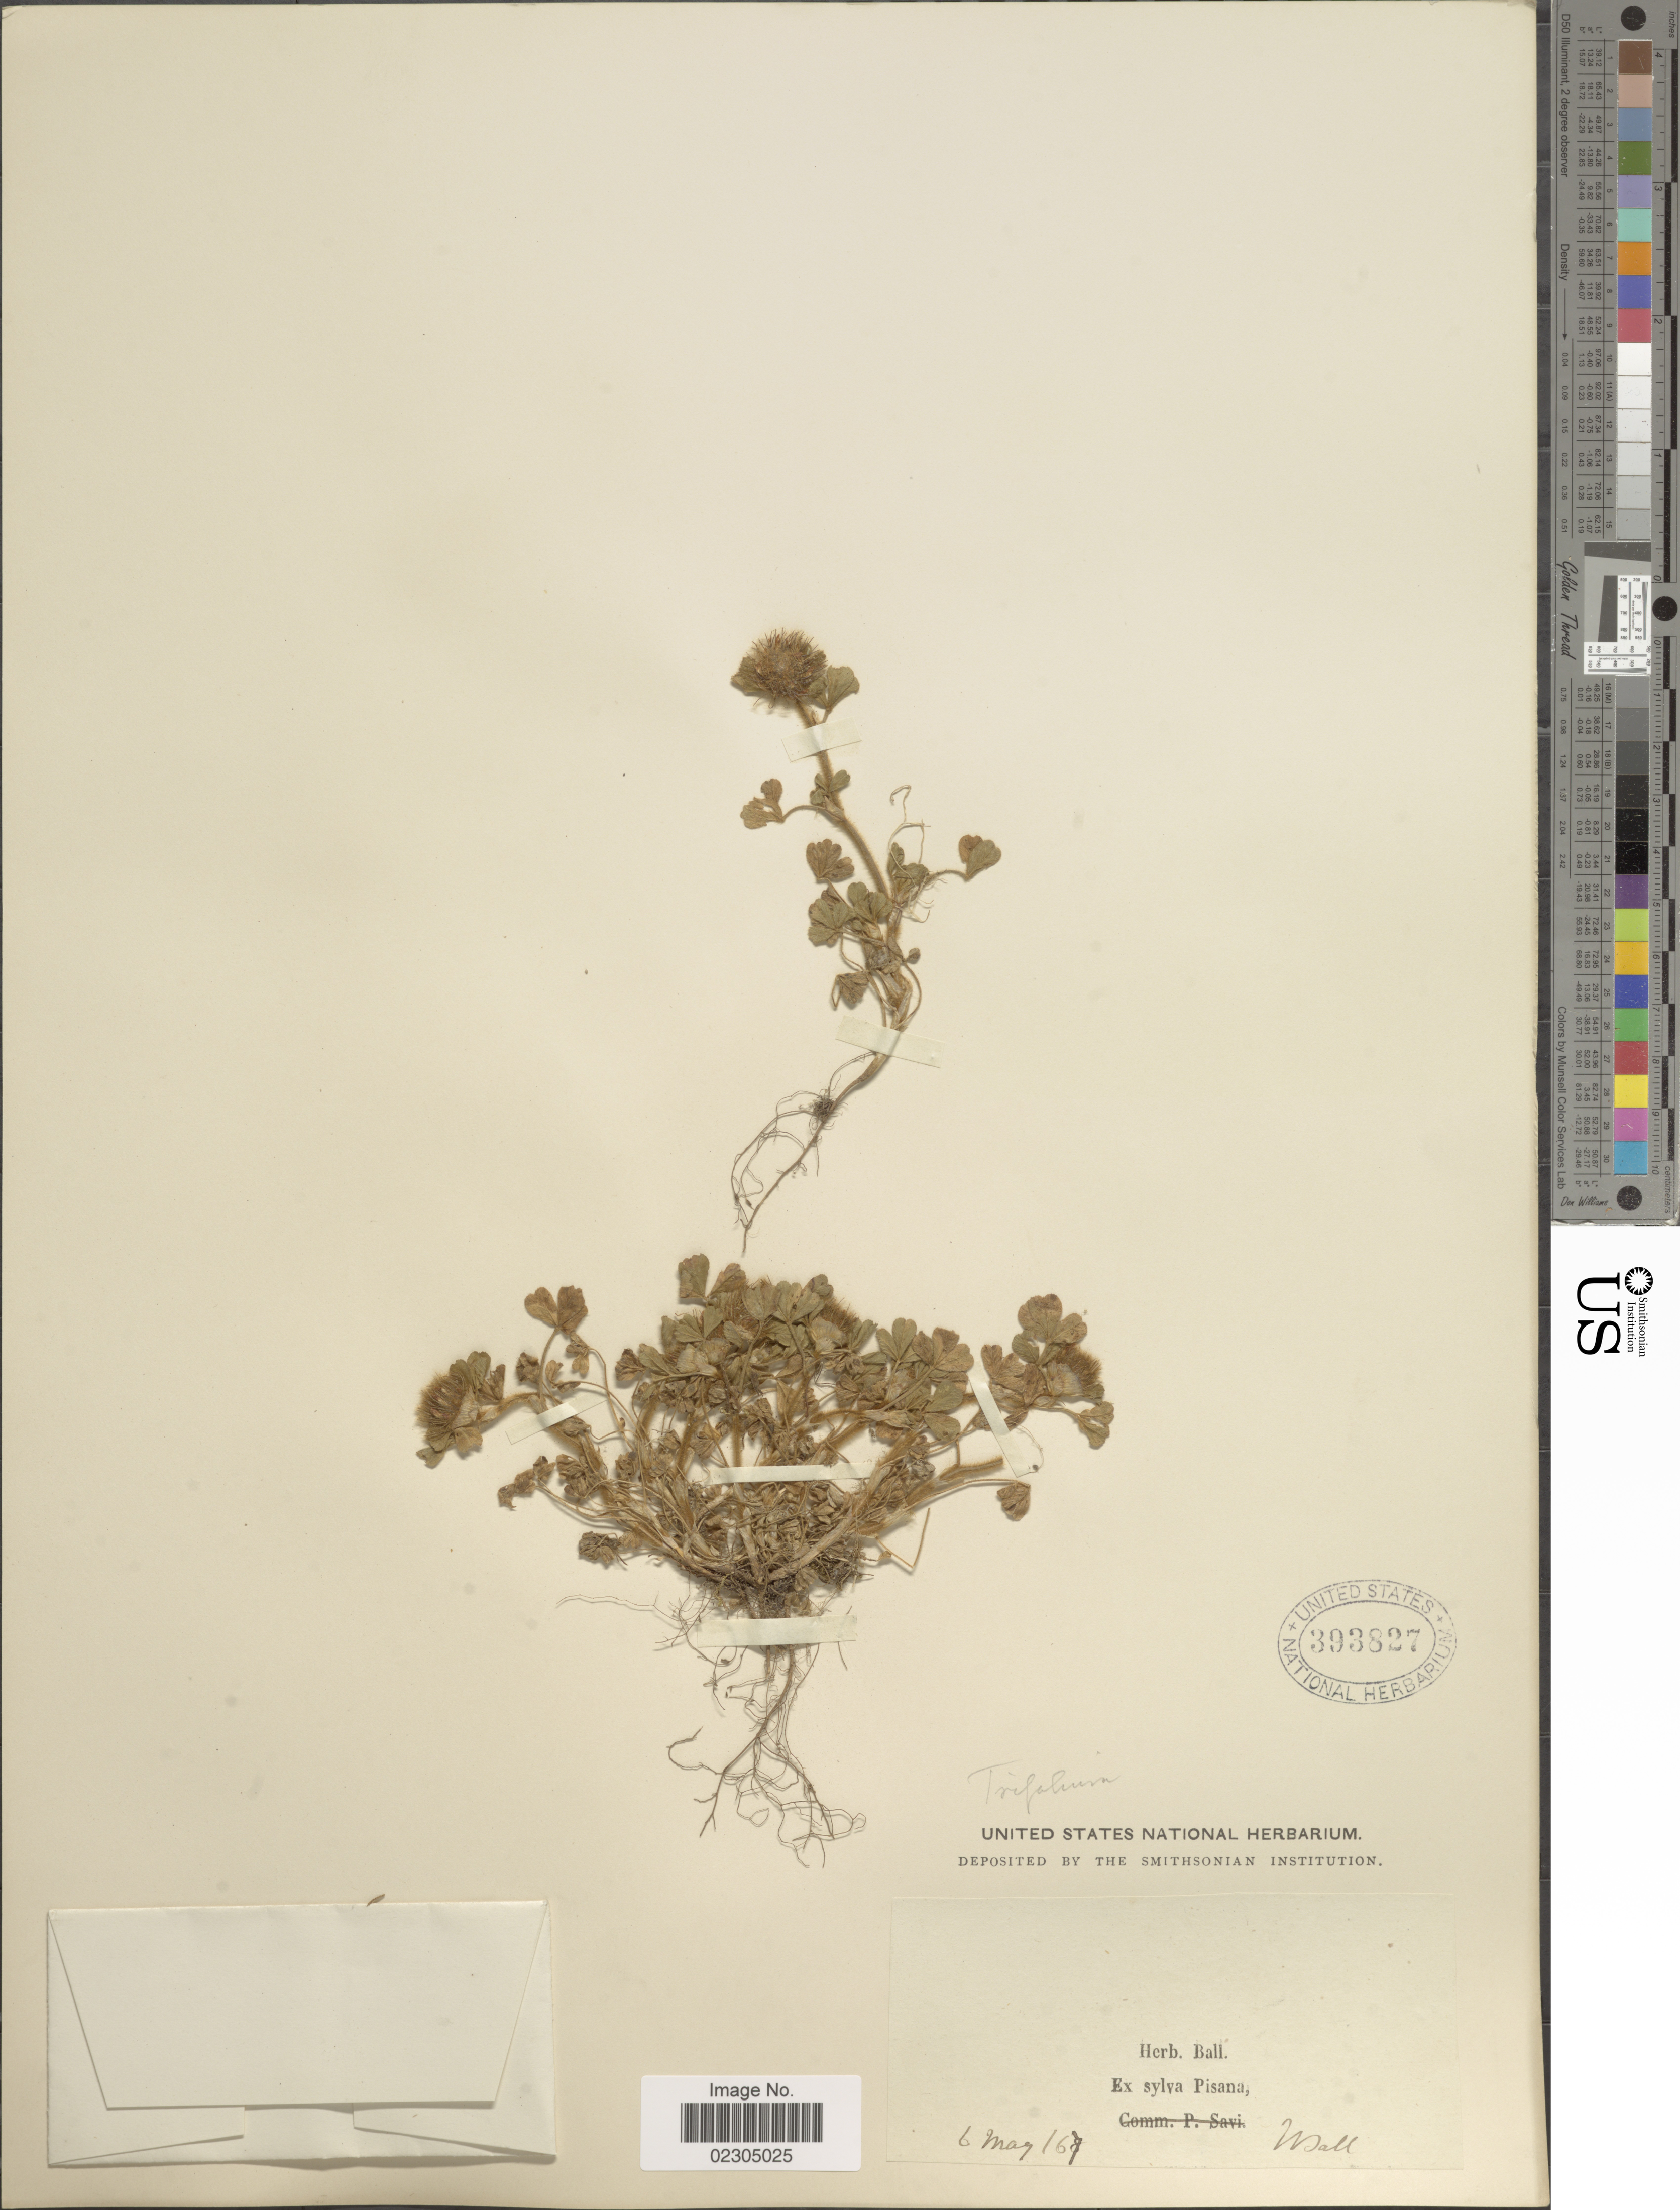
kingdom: Plantae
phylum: Tracheophyta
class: Magnoliopsida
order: Fabales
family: Fabaceae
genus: Trifolium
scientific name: Trifolium sp.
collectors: J. Ball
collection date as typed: Transcribed d/m/y: 6/5/167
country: Italy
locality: Ex sylva Pisana.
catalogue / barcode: US 393827